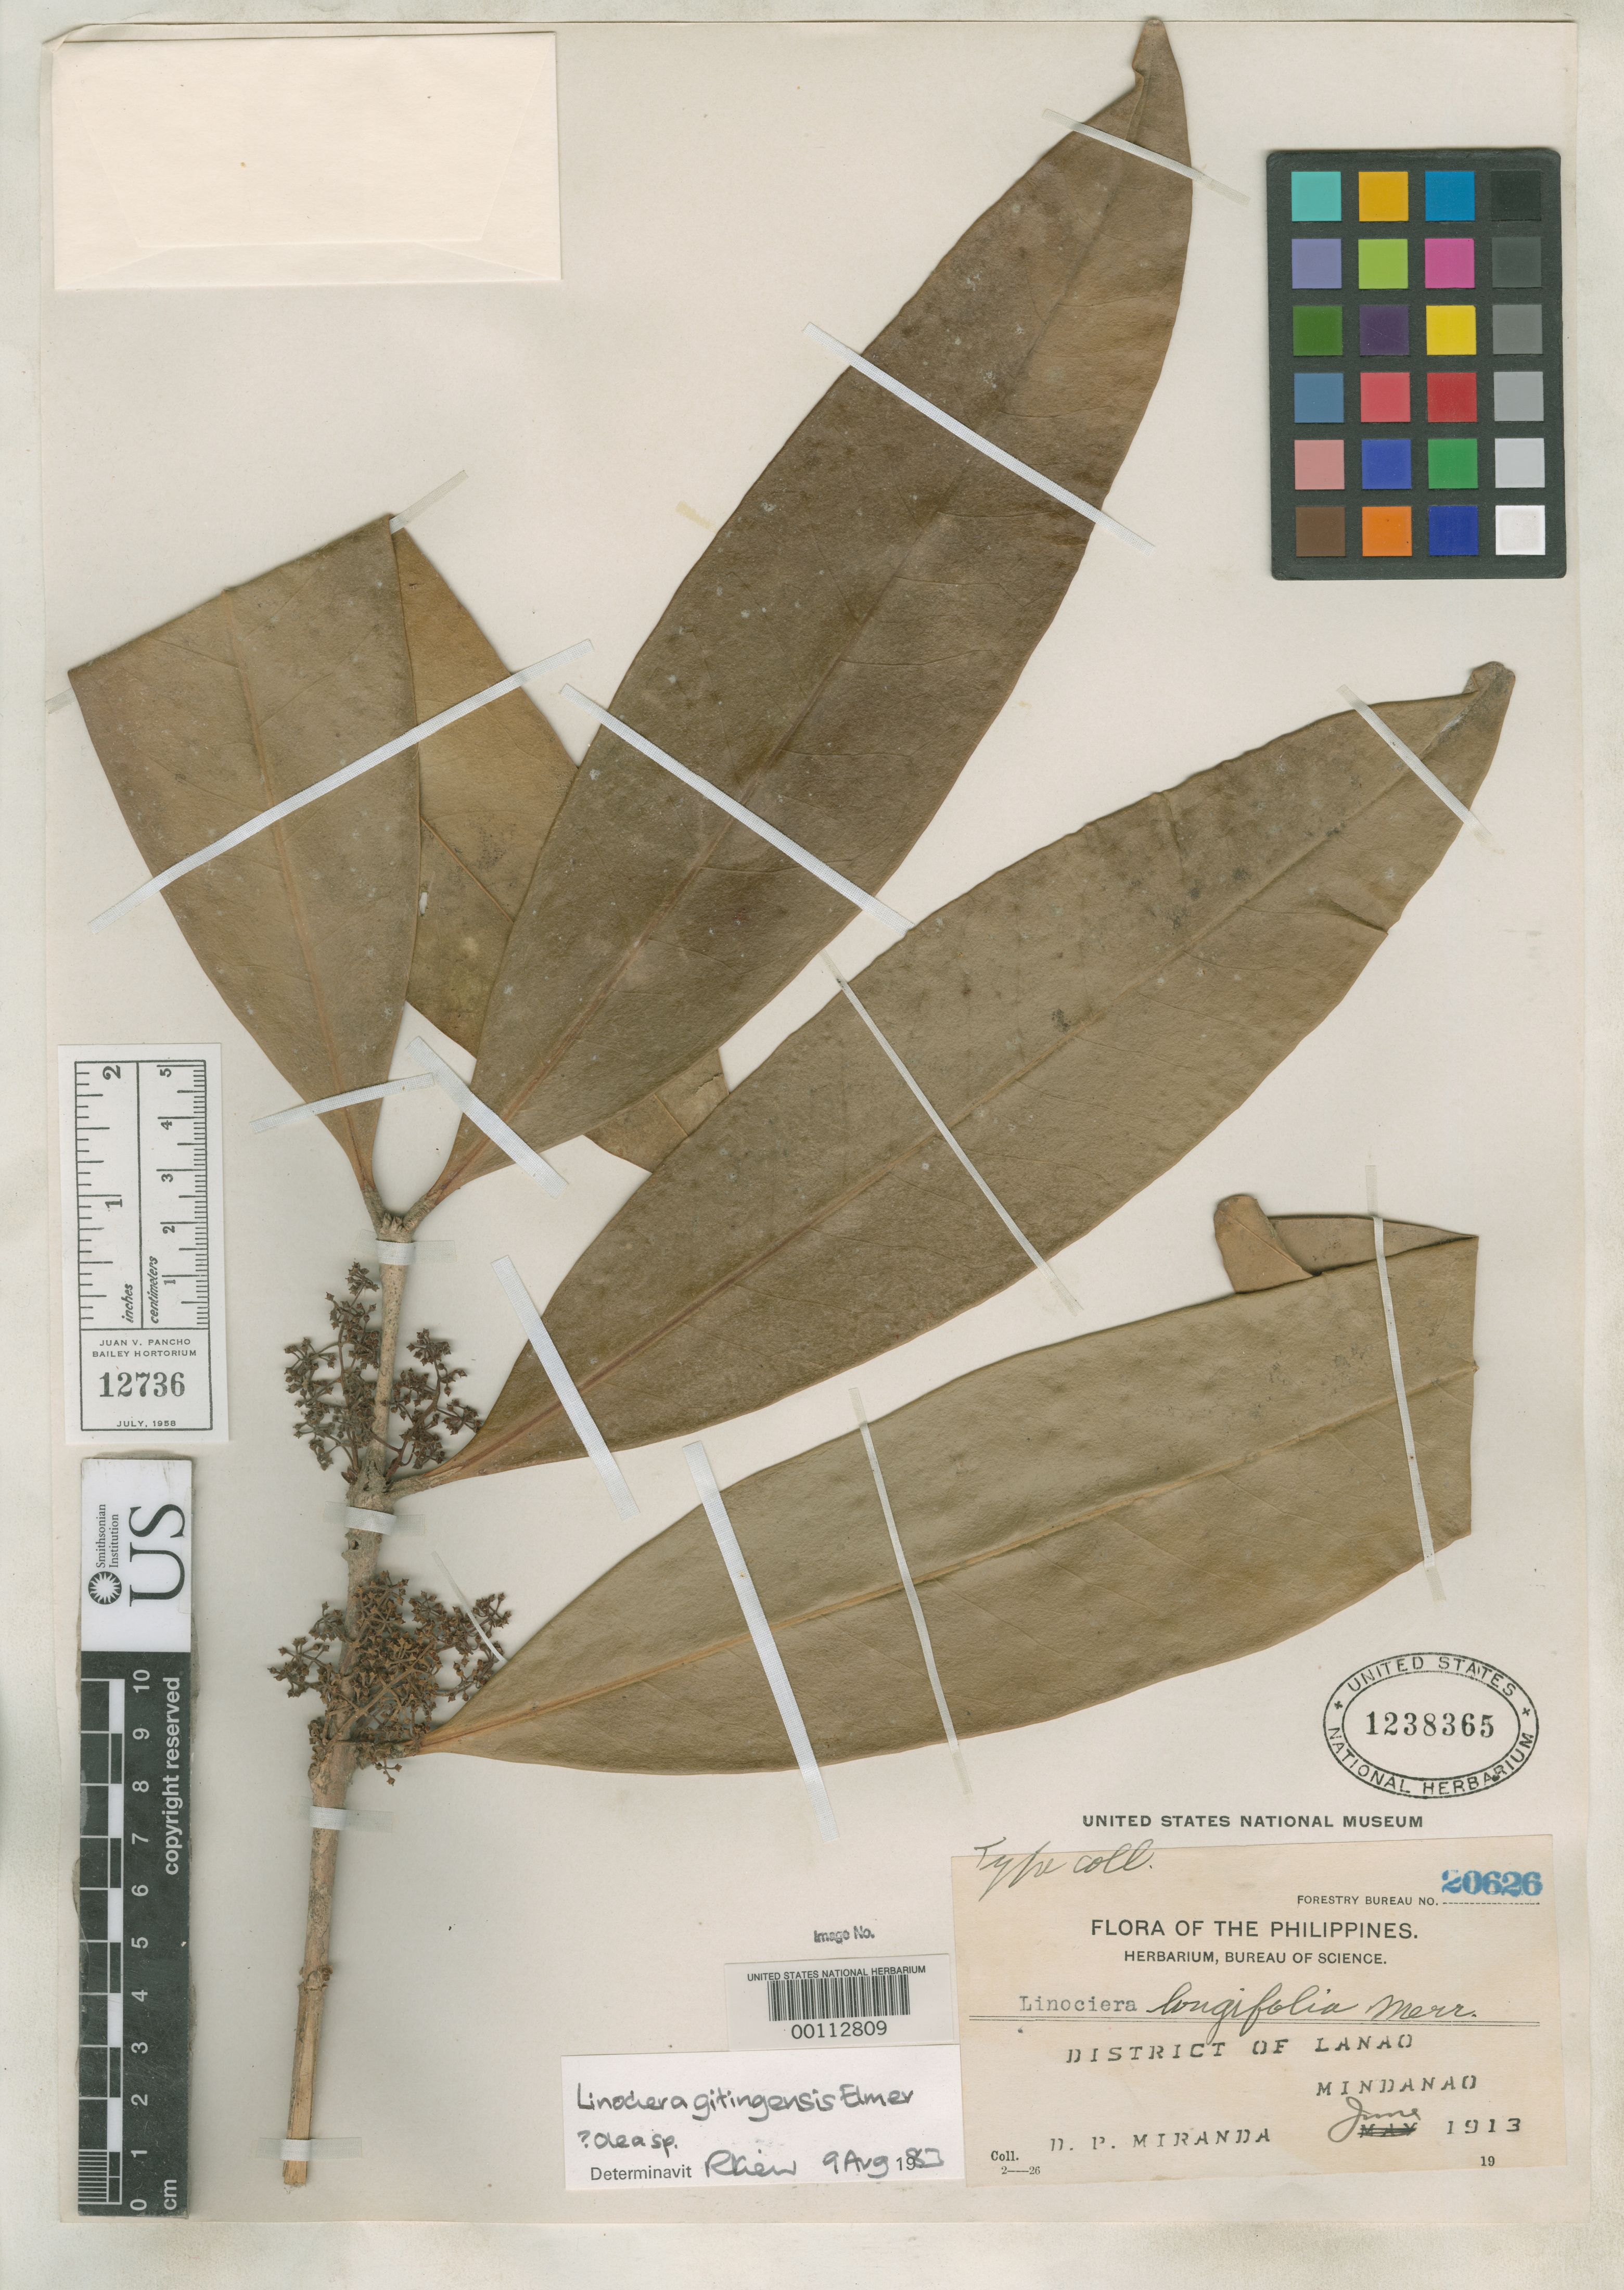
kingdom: Plantae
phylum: Tracheophyta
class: Magnoliopsida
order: Lamiales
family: Oleaceae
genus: Linociera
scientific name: Linociera longifolia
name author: Merr.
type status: Isotype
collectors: D. P. Miranda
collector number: Bur. Sci. 20626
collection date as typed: Jun 1913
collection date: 1913-06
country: Philippines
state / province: Muslim Mindanao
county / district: Lanao del Sur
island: Mindanao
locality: Lanao Prov.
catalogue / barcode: US 1238365